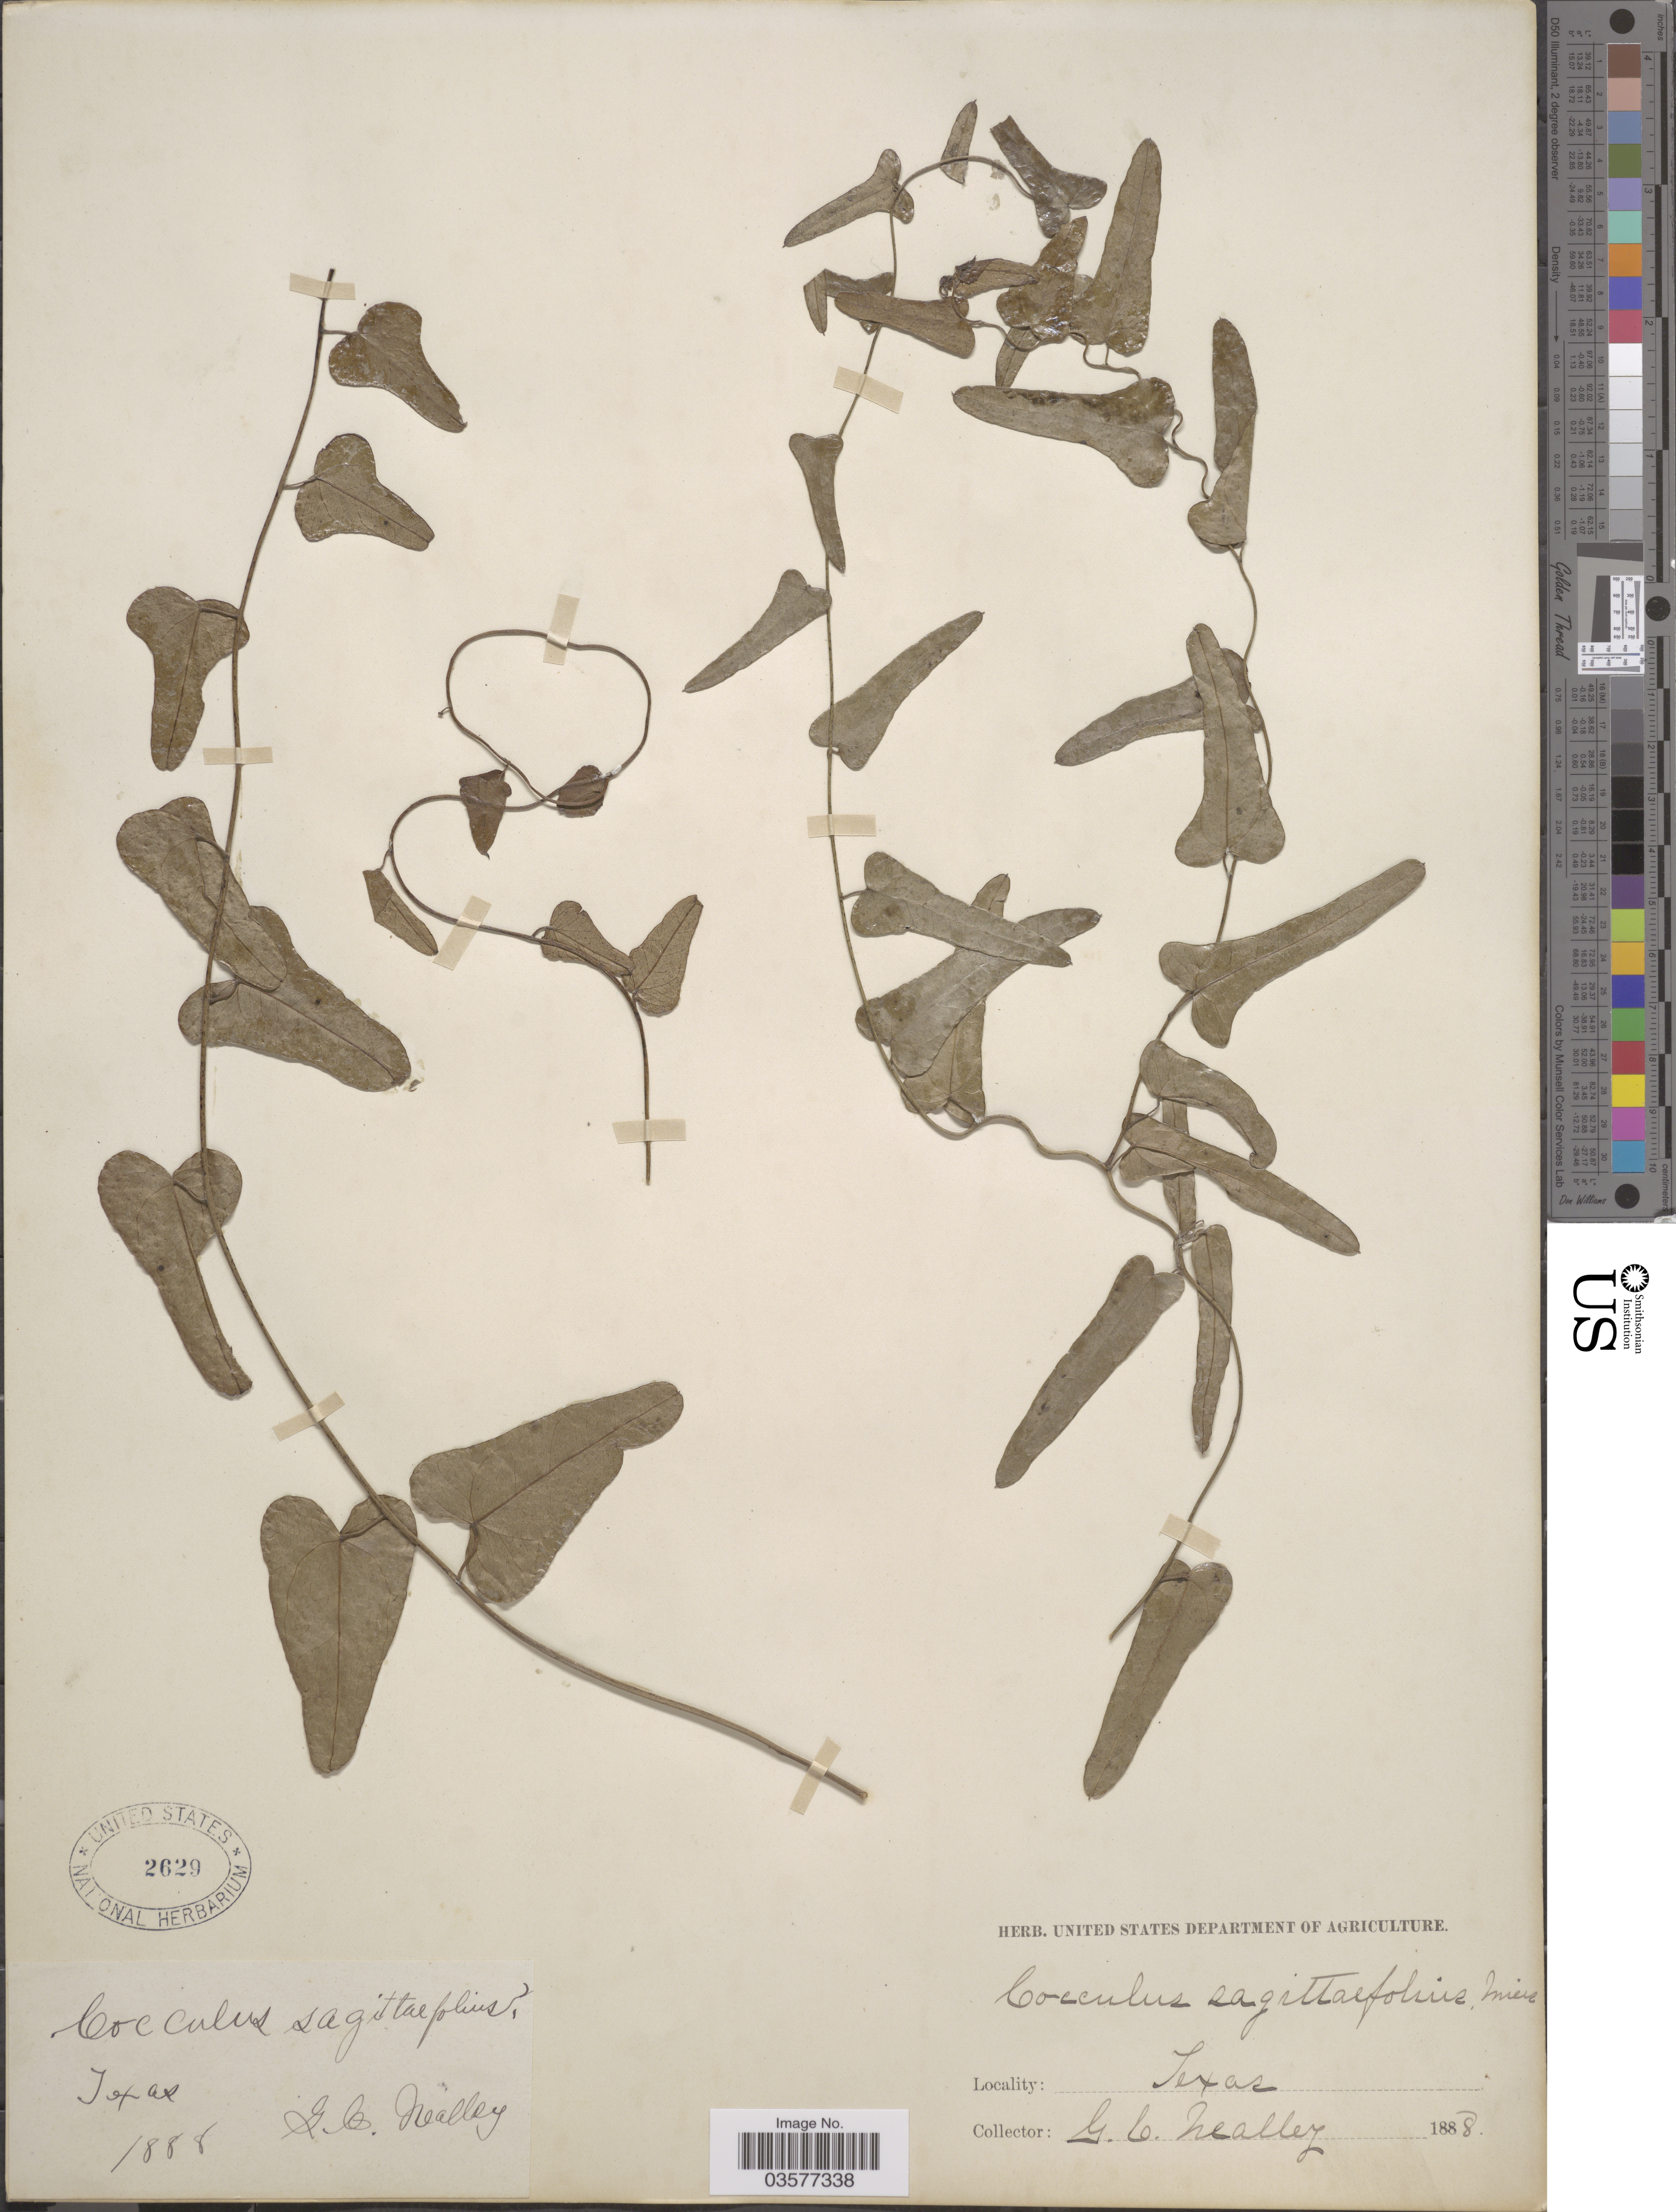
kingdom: Plantae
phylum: Tracheophyta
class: Magnoliopsida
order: Ranunculales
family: Menispermaceae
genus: Cocculus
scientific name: Cocculus diversifolius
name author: DC.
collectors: G. C. Nealley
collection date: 1888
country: United States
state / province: Texas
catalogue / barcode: US 2629